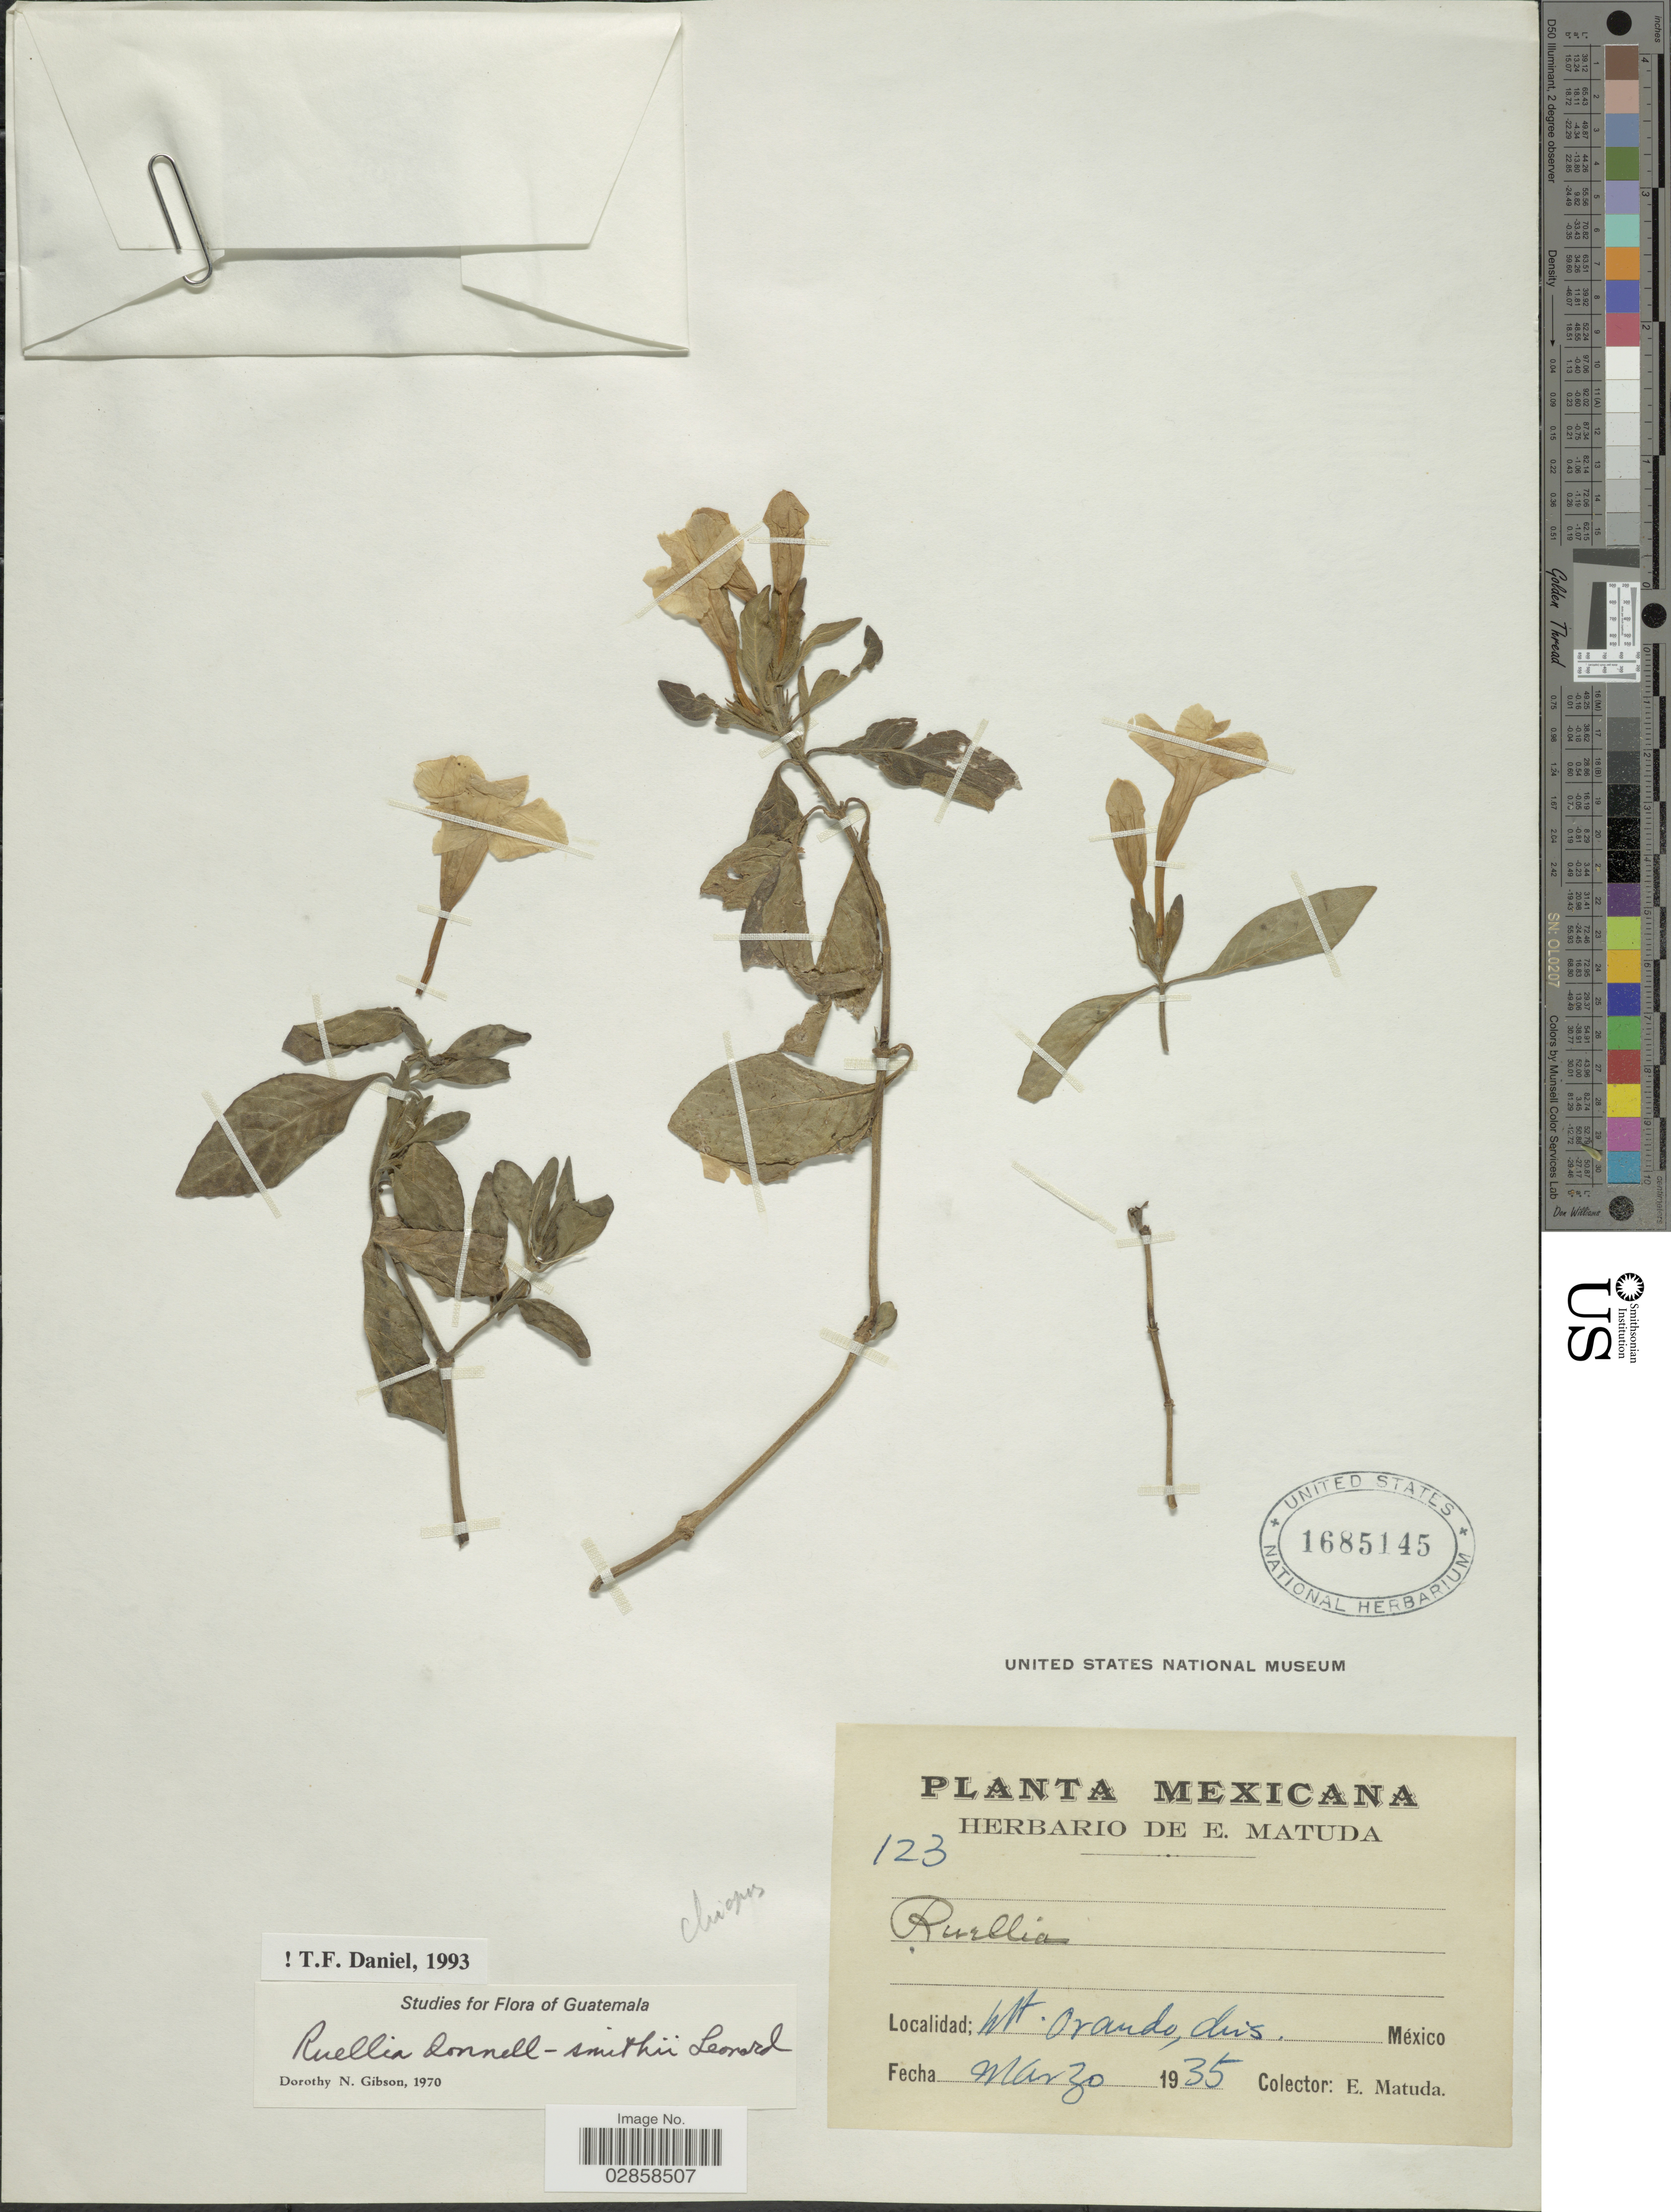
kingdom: Plantae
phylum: Tracheophyta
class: Magnoliopsida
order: Lamiales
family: Acanthaceae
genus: Ruellia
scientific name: Ruellia donnell-smithii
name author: Leonard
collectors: E. Matuda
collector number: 123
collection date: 1935-03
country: Mexico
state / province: México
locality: Mt. Orando, dis.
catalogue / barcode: US 1685145